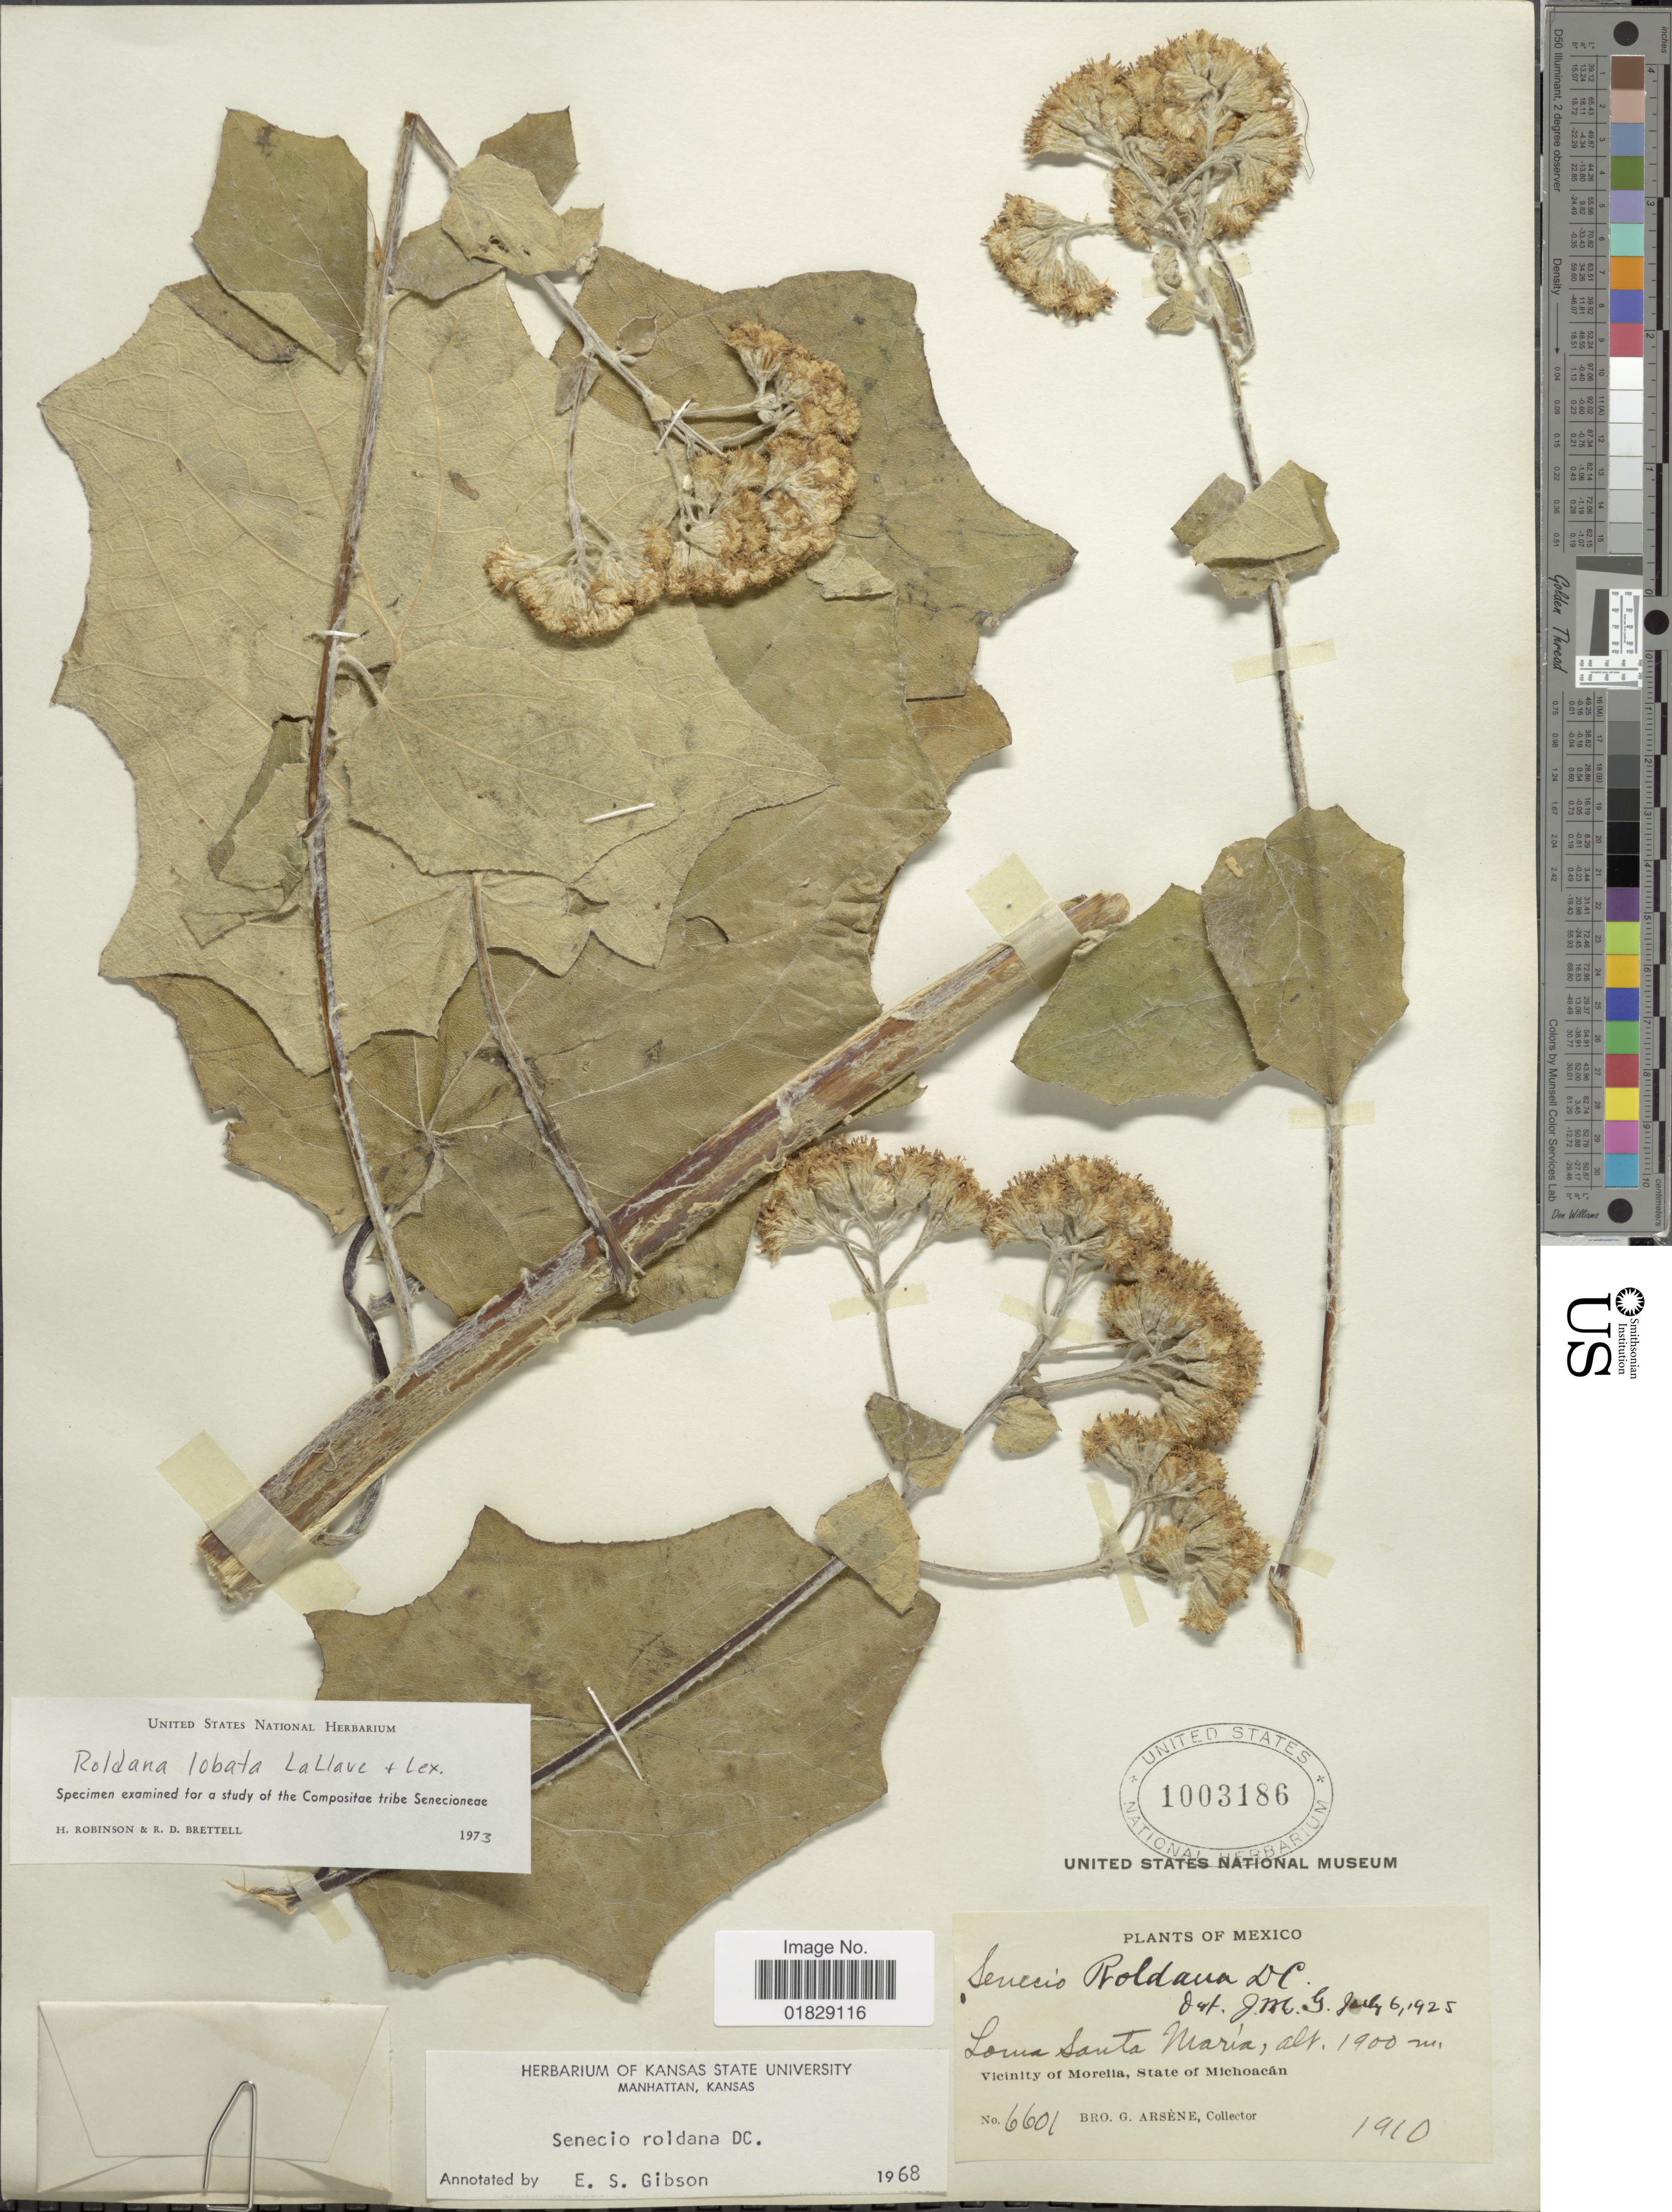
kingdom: Plantae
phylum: Tracheophyta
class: Magnoliopsida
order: Asterales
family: Asteraceae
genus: Roldana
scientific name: Roldana lobata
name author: La Llave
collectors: Bro. G. Arsène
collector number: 6601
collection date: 1910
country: Mexico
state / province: Michoacán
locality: Loma Santa María. Vicinity of Morelia, State of Michoacán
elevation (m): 1900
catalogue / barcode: US 1003186